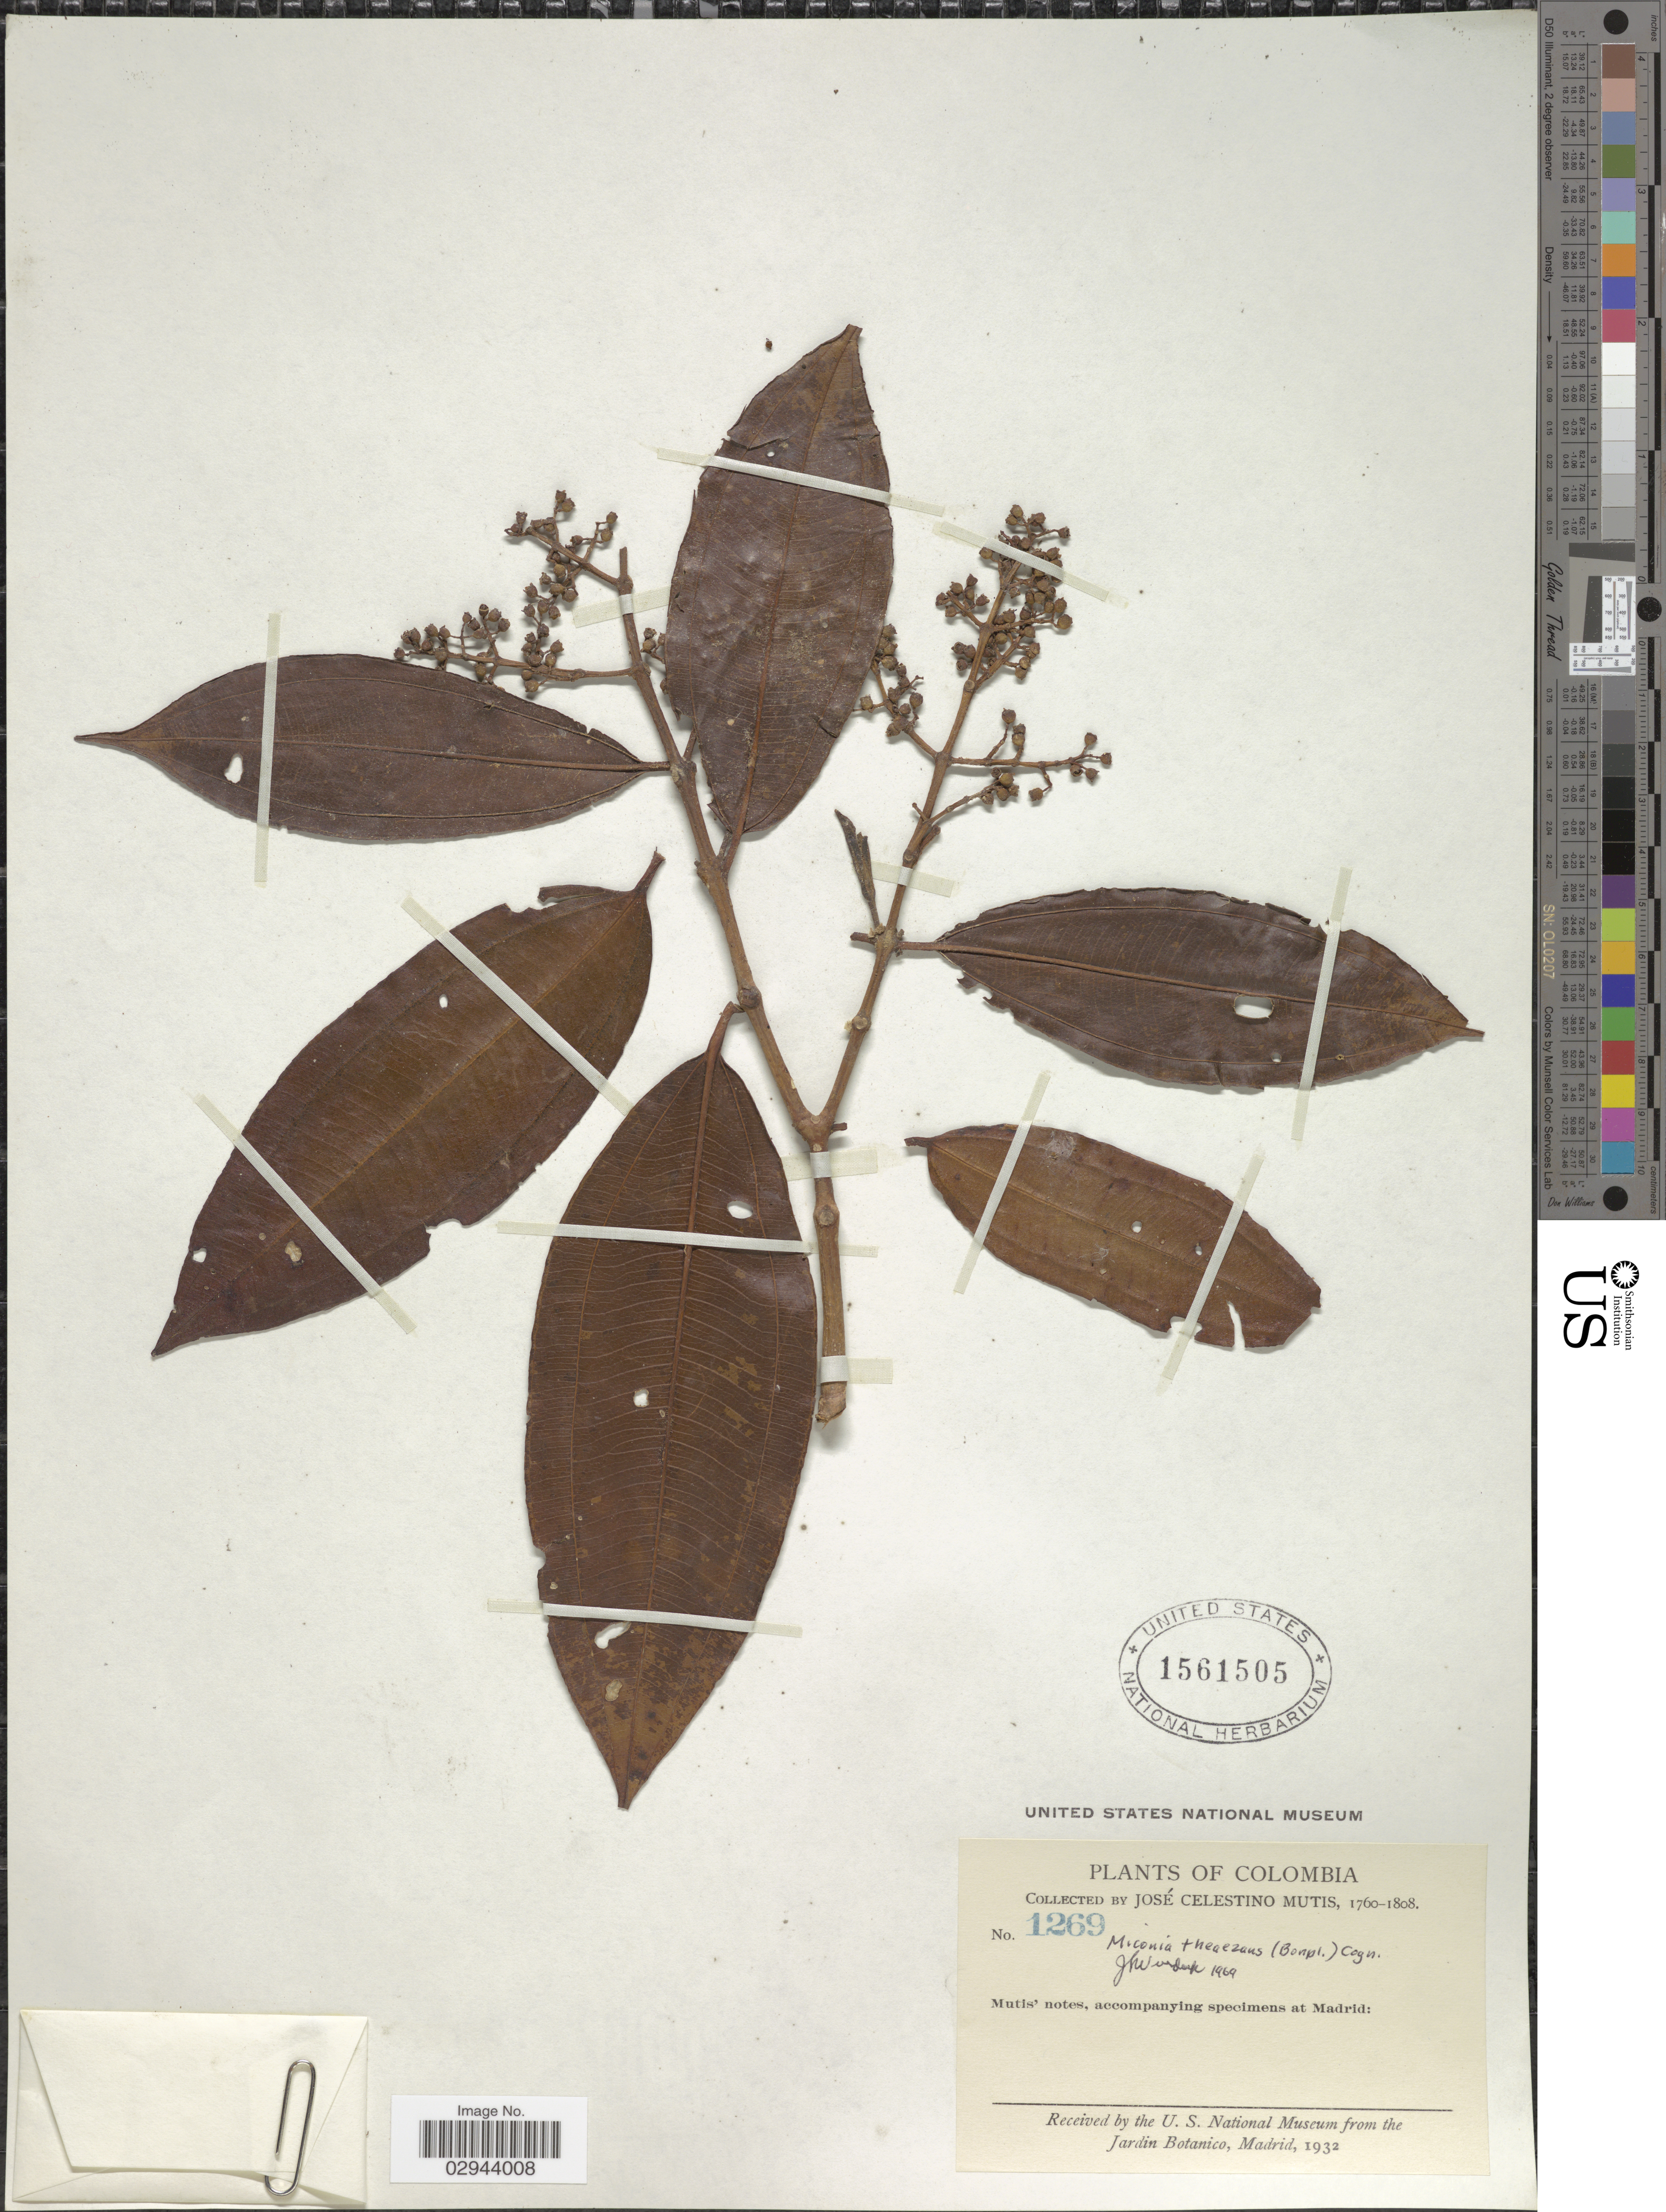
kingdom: Plantae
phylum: Tracheophyta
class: Magnoliopsida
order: Myrtales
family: Melastomataceae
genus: Miconia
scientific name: Miconia theizans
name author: (Bonpl.) Cogn.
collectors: J. C. B. Mutis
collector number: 1269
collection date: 1760/1808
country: Colombia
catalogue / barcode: US 1561505